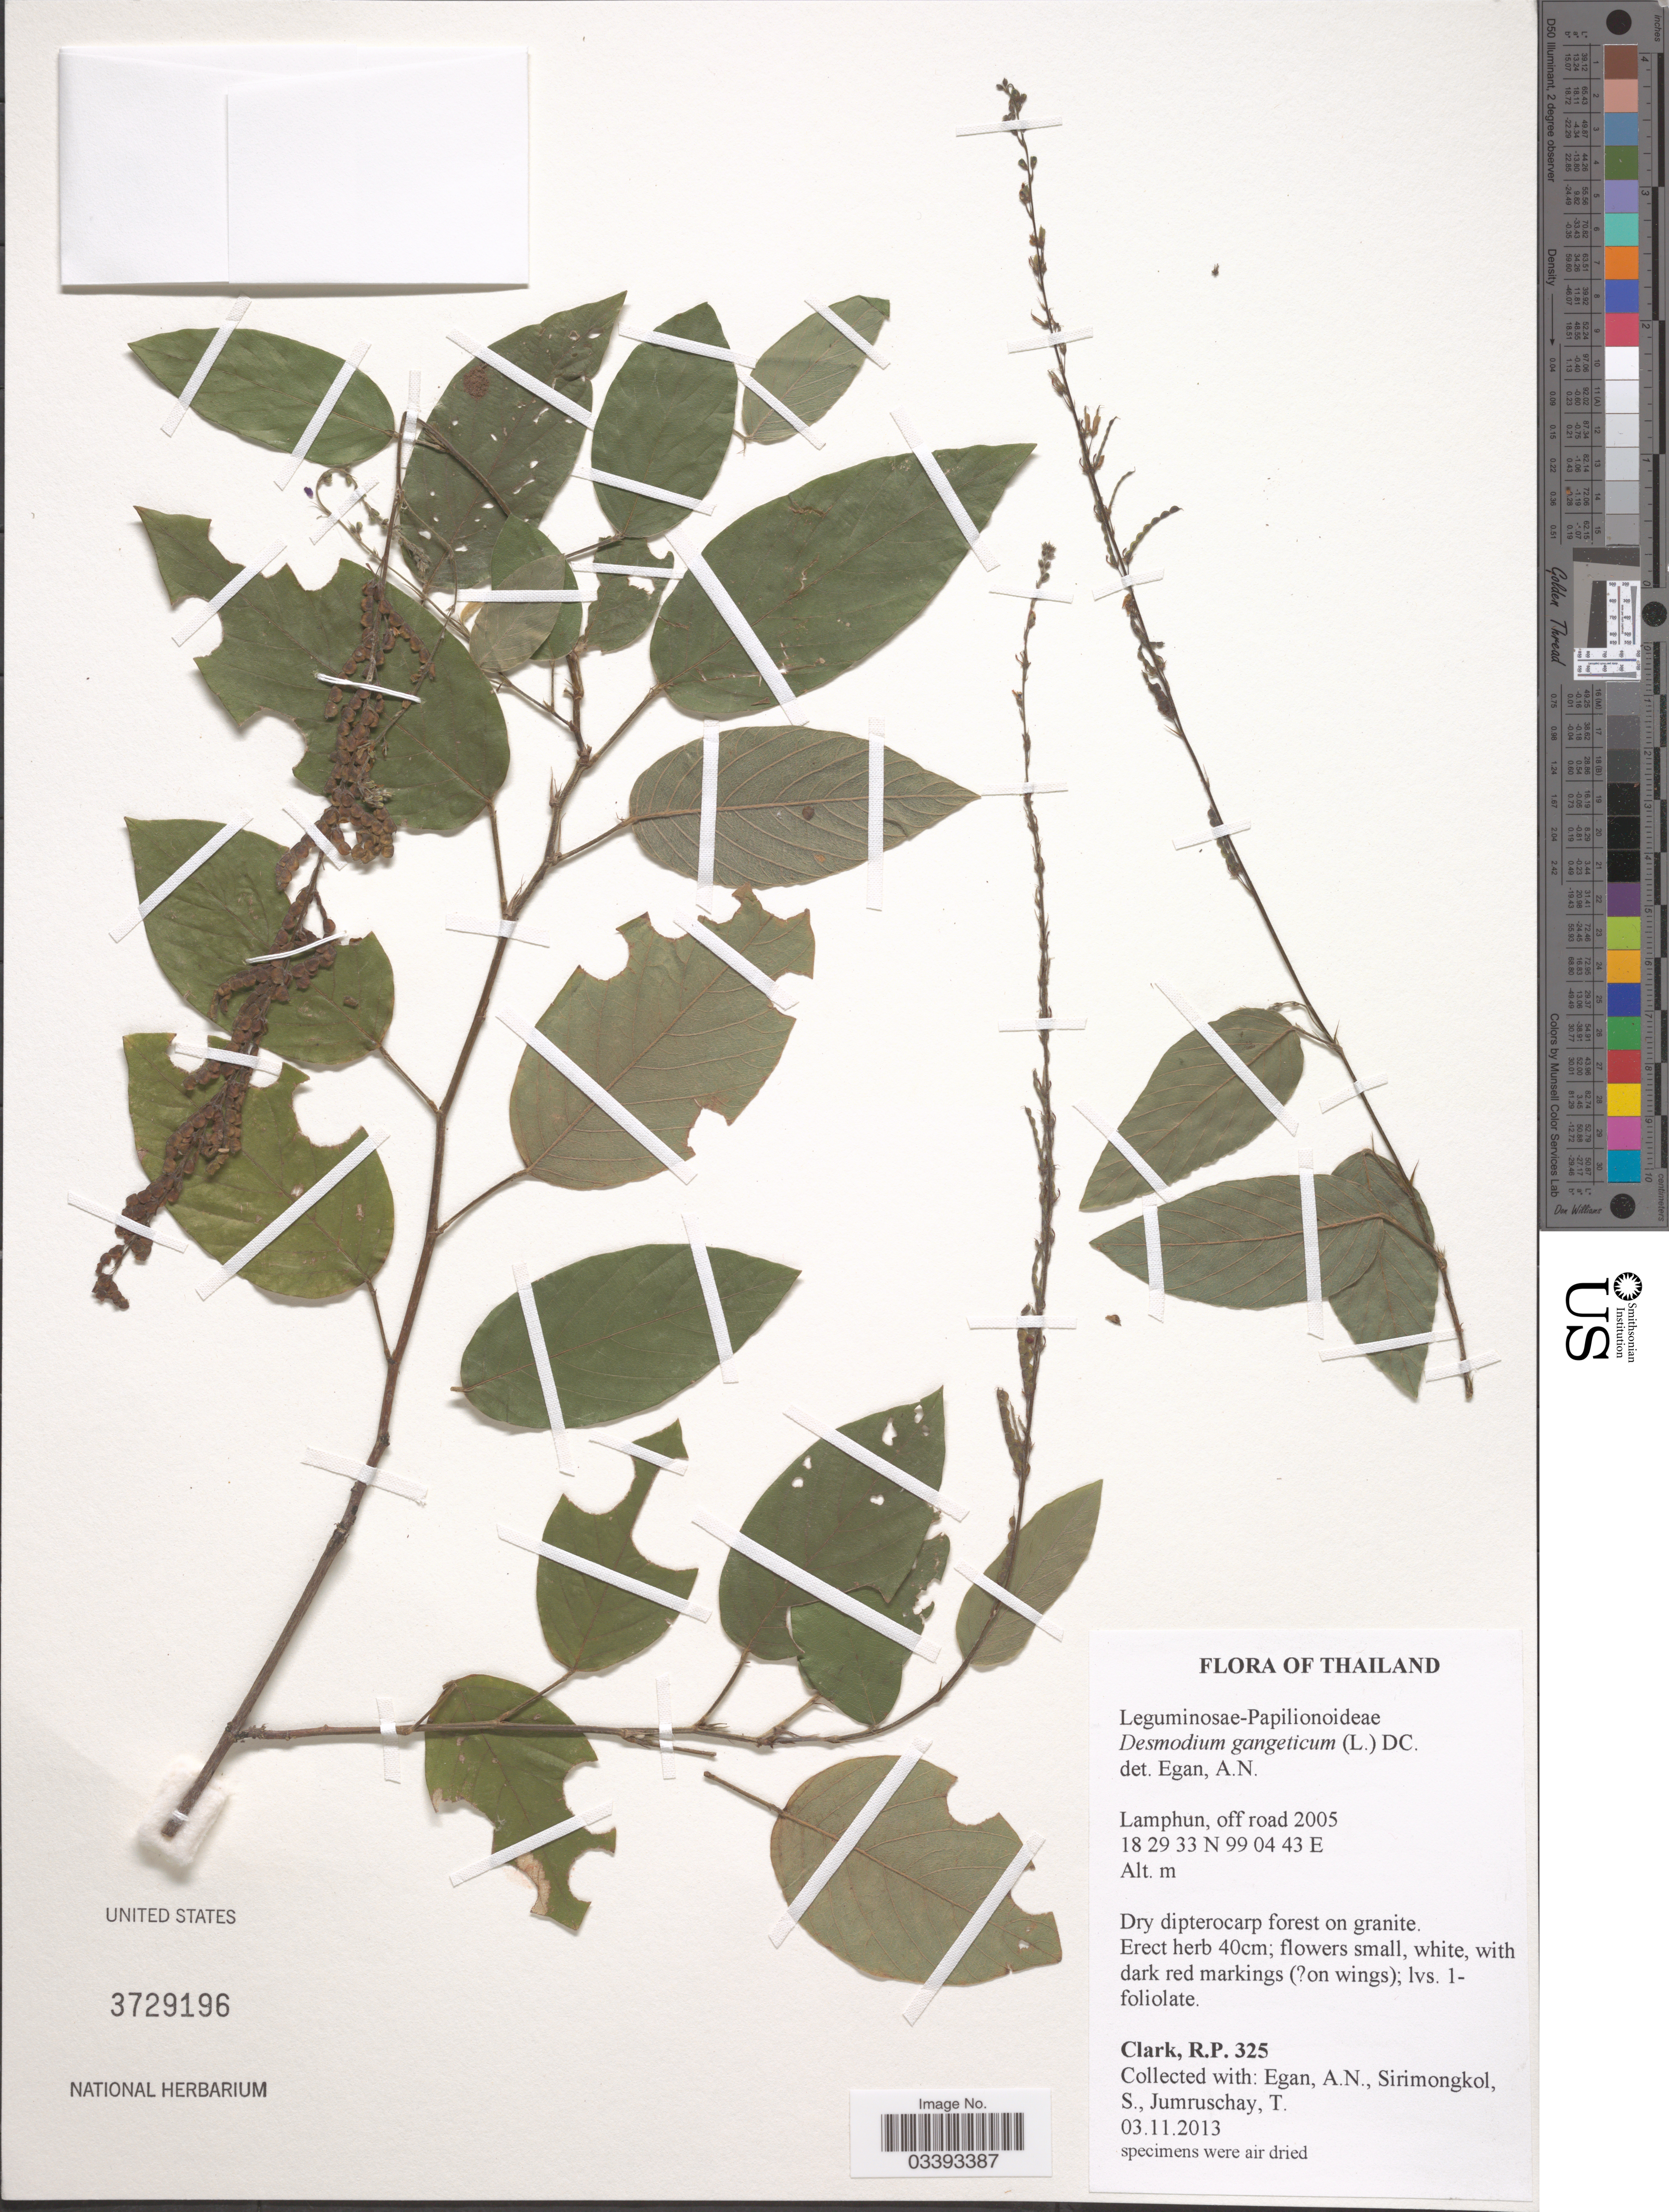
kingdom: Plantae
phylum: Tracheophyta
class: Magnoliopsida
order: Fabales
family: Fabaceae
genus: Pleurolobus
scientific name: Pleurolobus gangeticus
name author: (L.) J. St.-Hil. ex H. Ohashi & K. Ohashi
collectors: R. P. Clark, A. N. Egan, S. Sirimongkol & T. Jumruschay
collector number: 325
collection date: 2013-11-03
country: Thailand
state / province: Lamphun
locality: Off road 2005.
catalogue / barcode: US 3729196